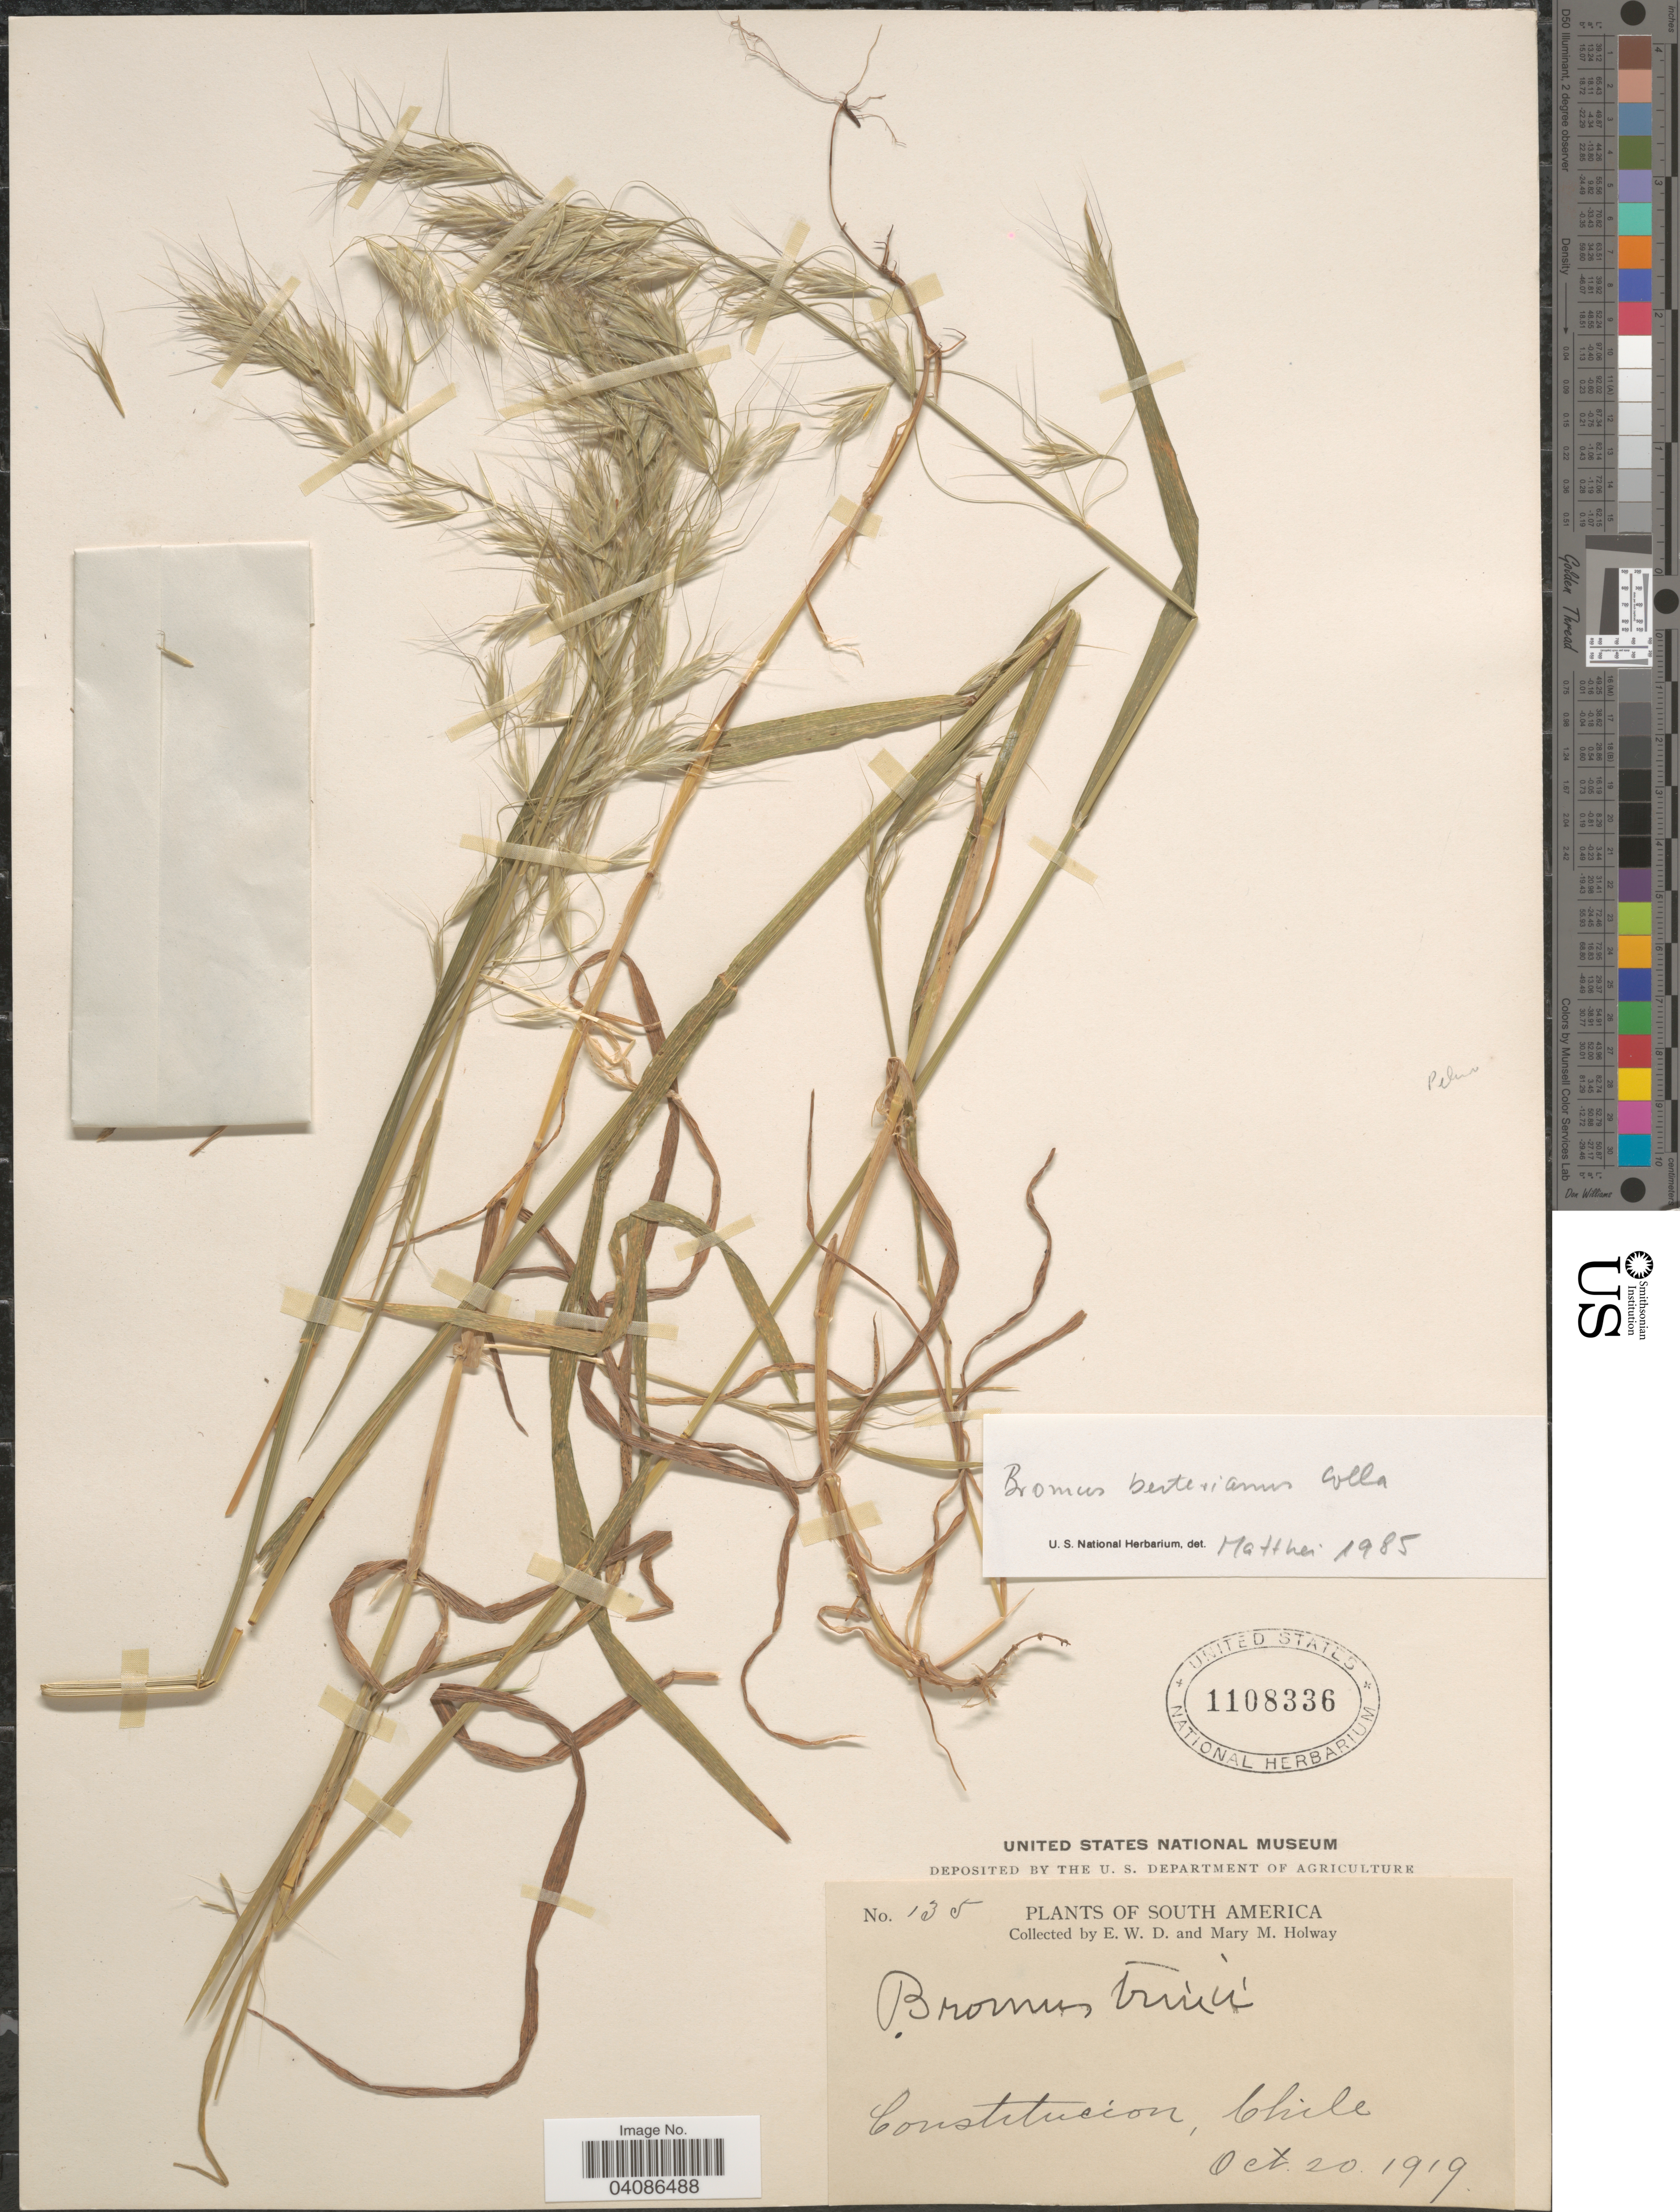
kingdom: Plantae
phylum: Tracheophyta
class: Liliopsida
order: Poales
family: Poaceae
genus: Bromus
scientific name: Bromus berteroanus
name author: Colla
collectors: E. W. D. Holway & M. M. Holway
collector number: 135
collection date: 1919-10-20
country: Chile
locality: Constitucion.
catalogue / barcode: US 1108336